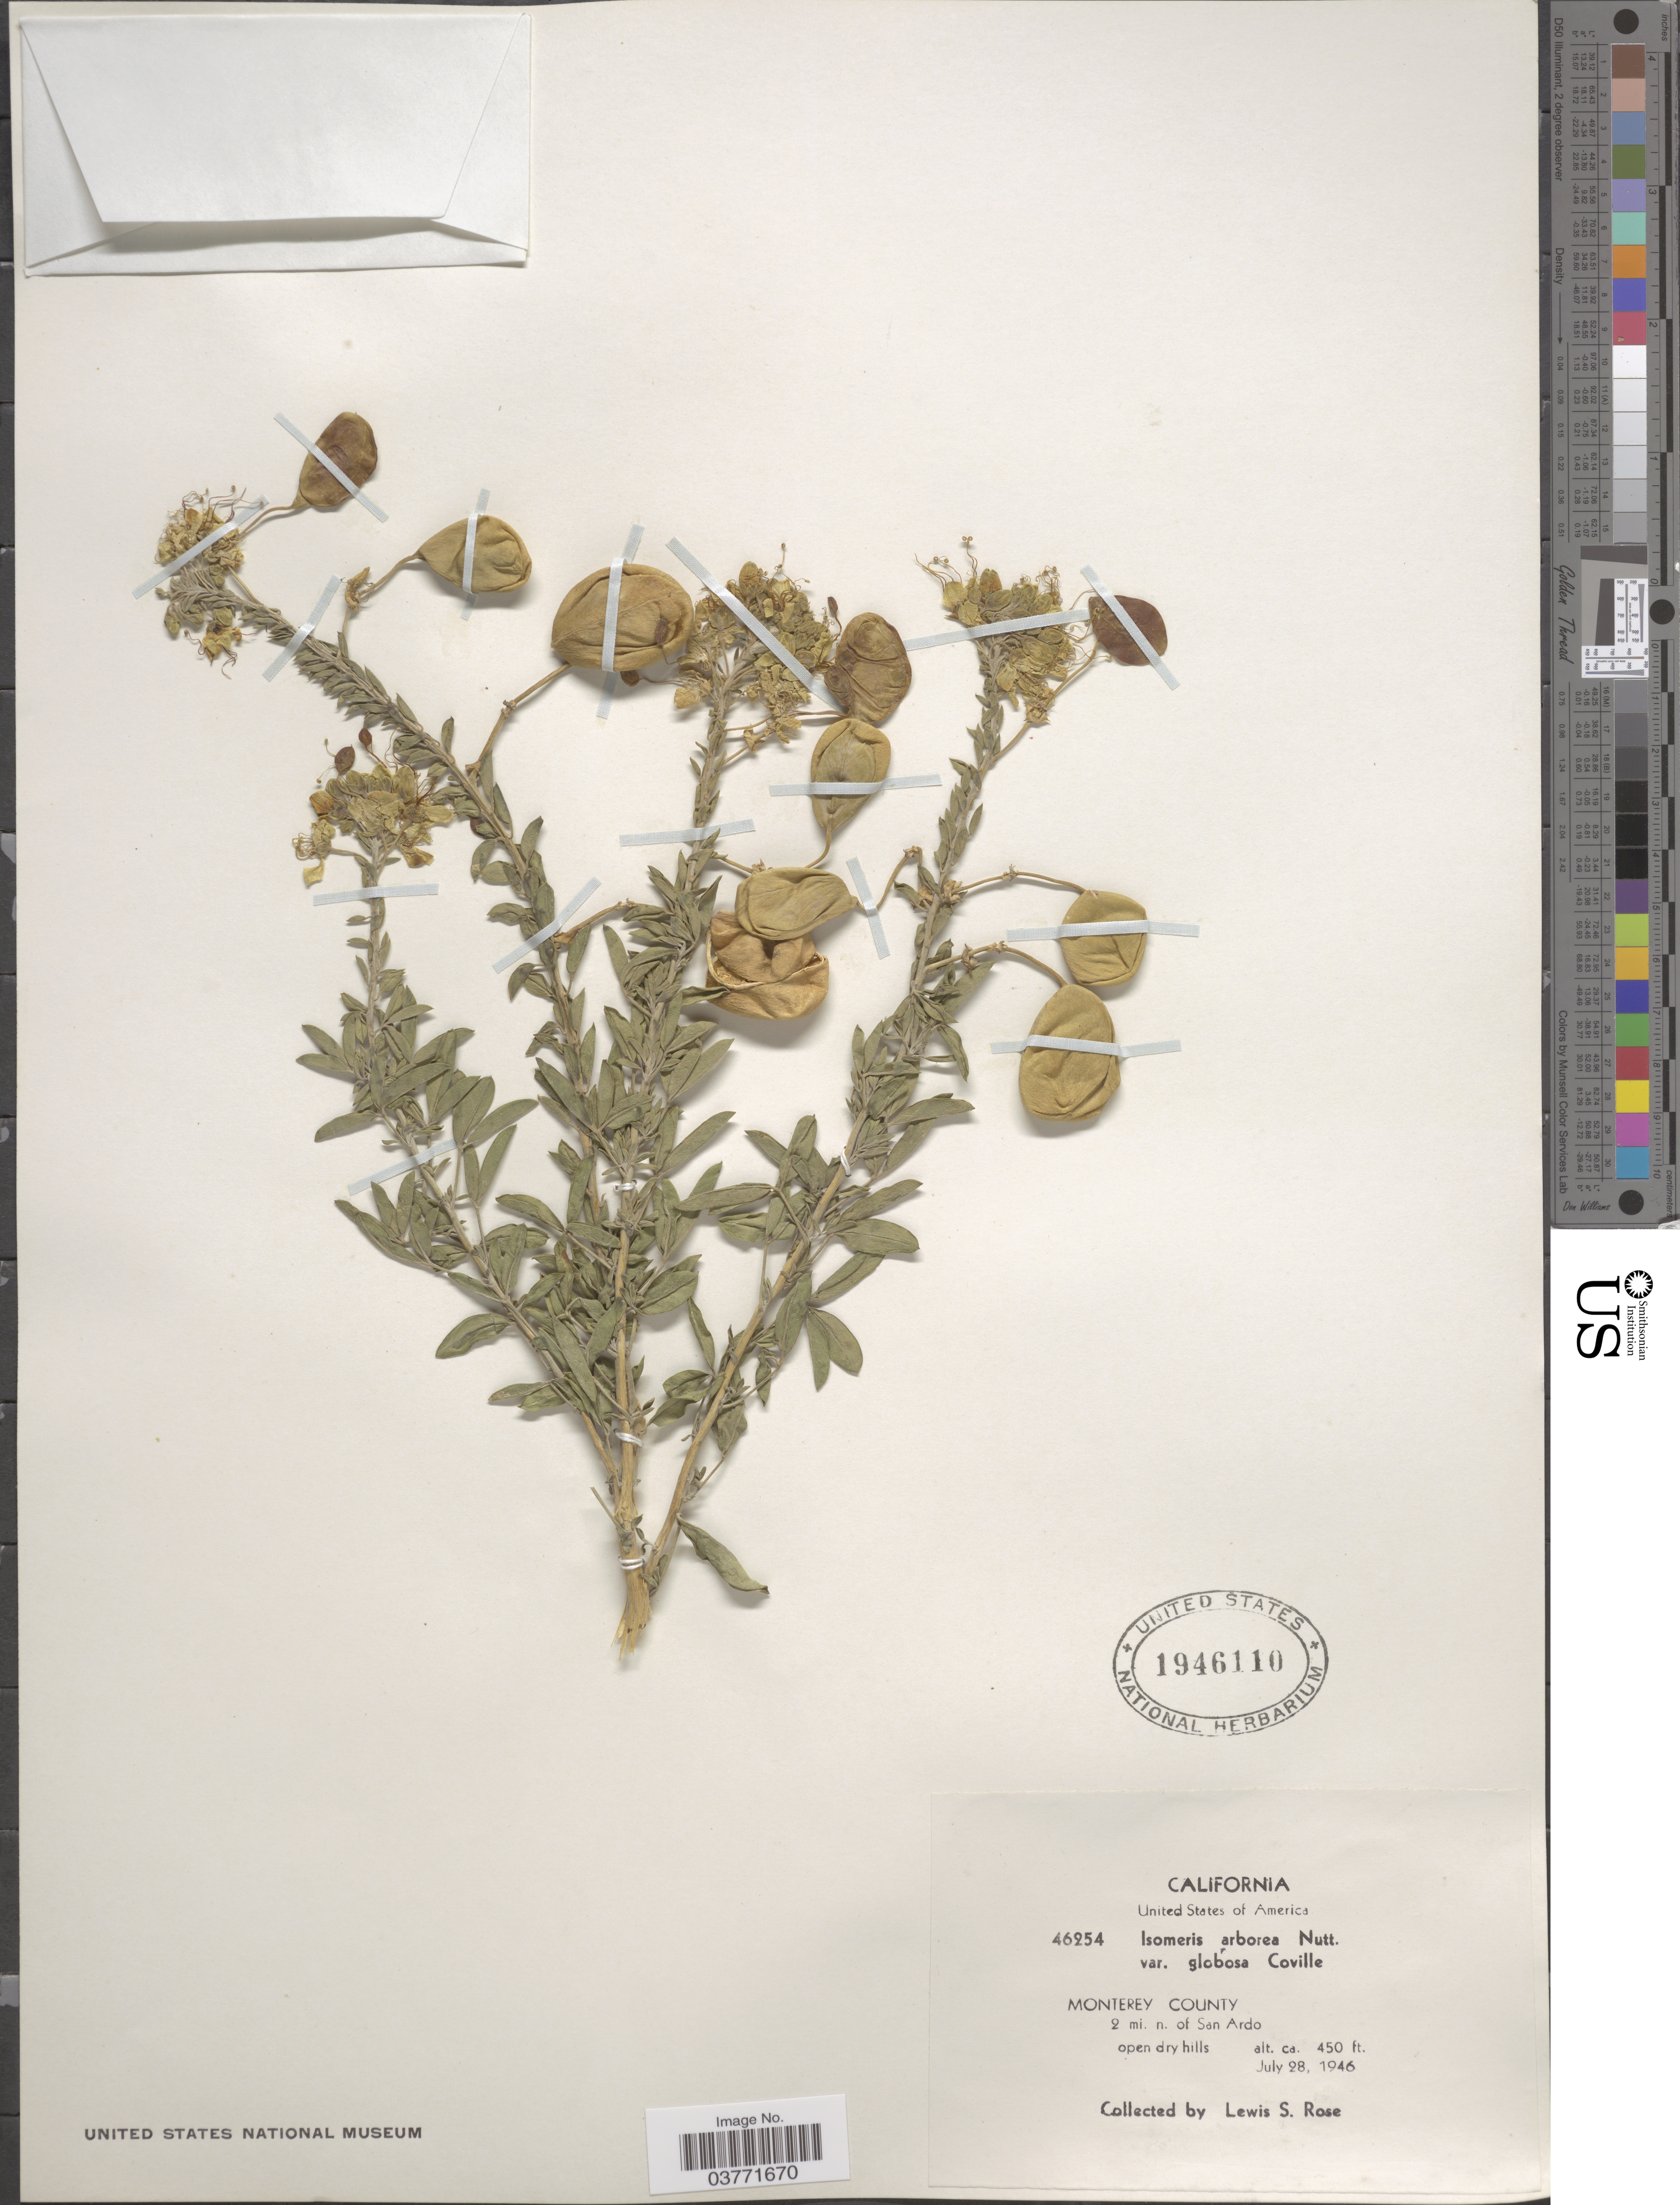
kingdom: Plantae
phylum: Tracheophyta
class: Magnoliopsida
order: Brassicales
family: Cleomaceae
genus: Cleomella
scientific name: Cleomella arborea var. globosa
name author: (Coville) Roalson & J.C. Hall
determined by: Strong, Mark T., (BOT), Smithsonian Institution - National Museum of Natural History (UNITED STATES)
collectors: L. S. Rose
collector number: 46254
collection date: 1946-07-28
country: United States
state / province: California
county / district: Monterey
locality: Monterey County. 2 mi. n. of San Ardo.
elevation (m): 137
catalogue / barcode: US 1946110